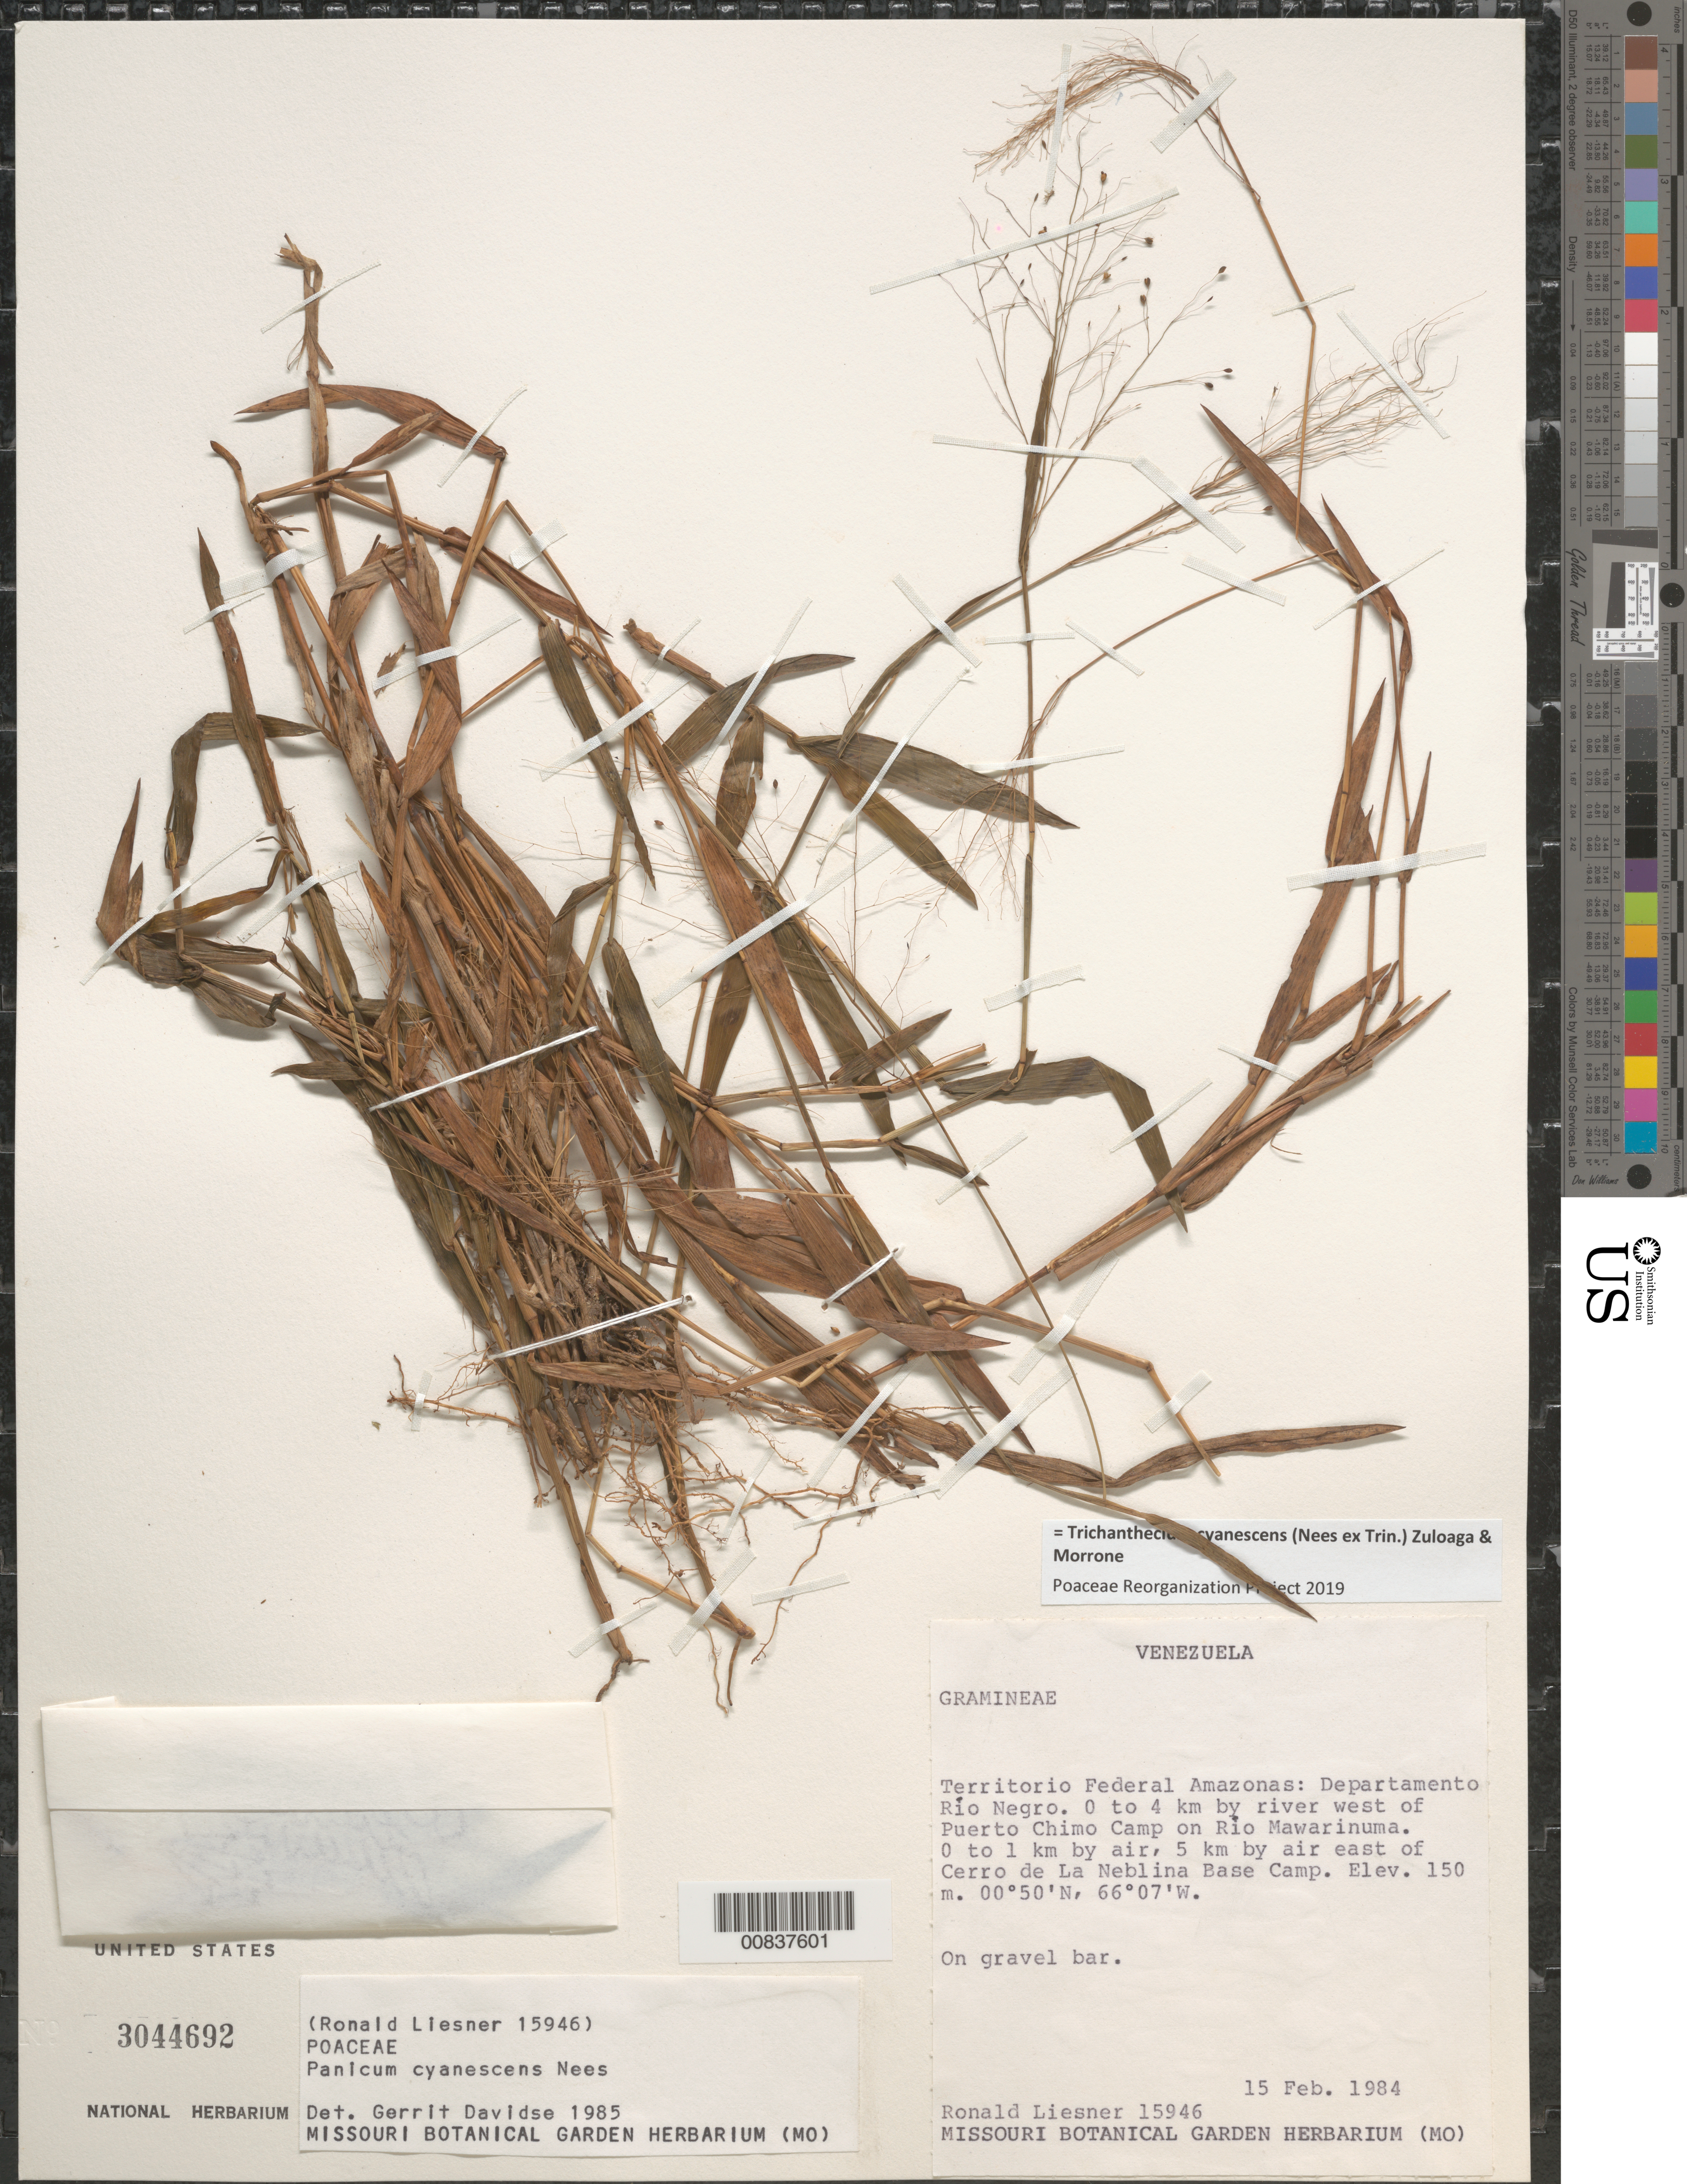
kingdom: Plantae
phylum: Tracheophyta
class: Liliopsida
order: Poales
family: Poaceae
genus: Panicum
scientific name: Panicum cyanescens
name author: Nees ex Trin.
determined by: Davidse, Gerrit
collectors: R. L. Liesner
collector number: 15946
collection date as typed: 15-Feb-84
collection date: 1984-02-15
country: Venezuela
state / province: Amazonas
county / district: Río Negro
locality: Río Mawarinuma, 0-4 km by river W of Puerto Chimo Camp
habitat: Gravel bar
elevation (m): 150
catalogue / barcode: US 3044692